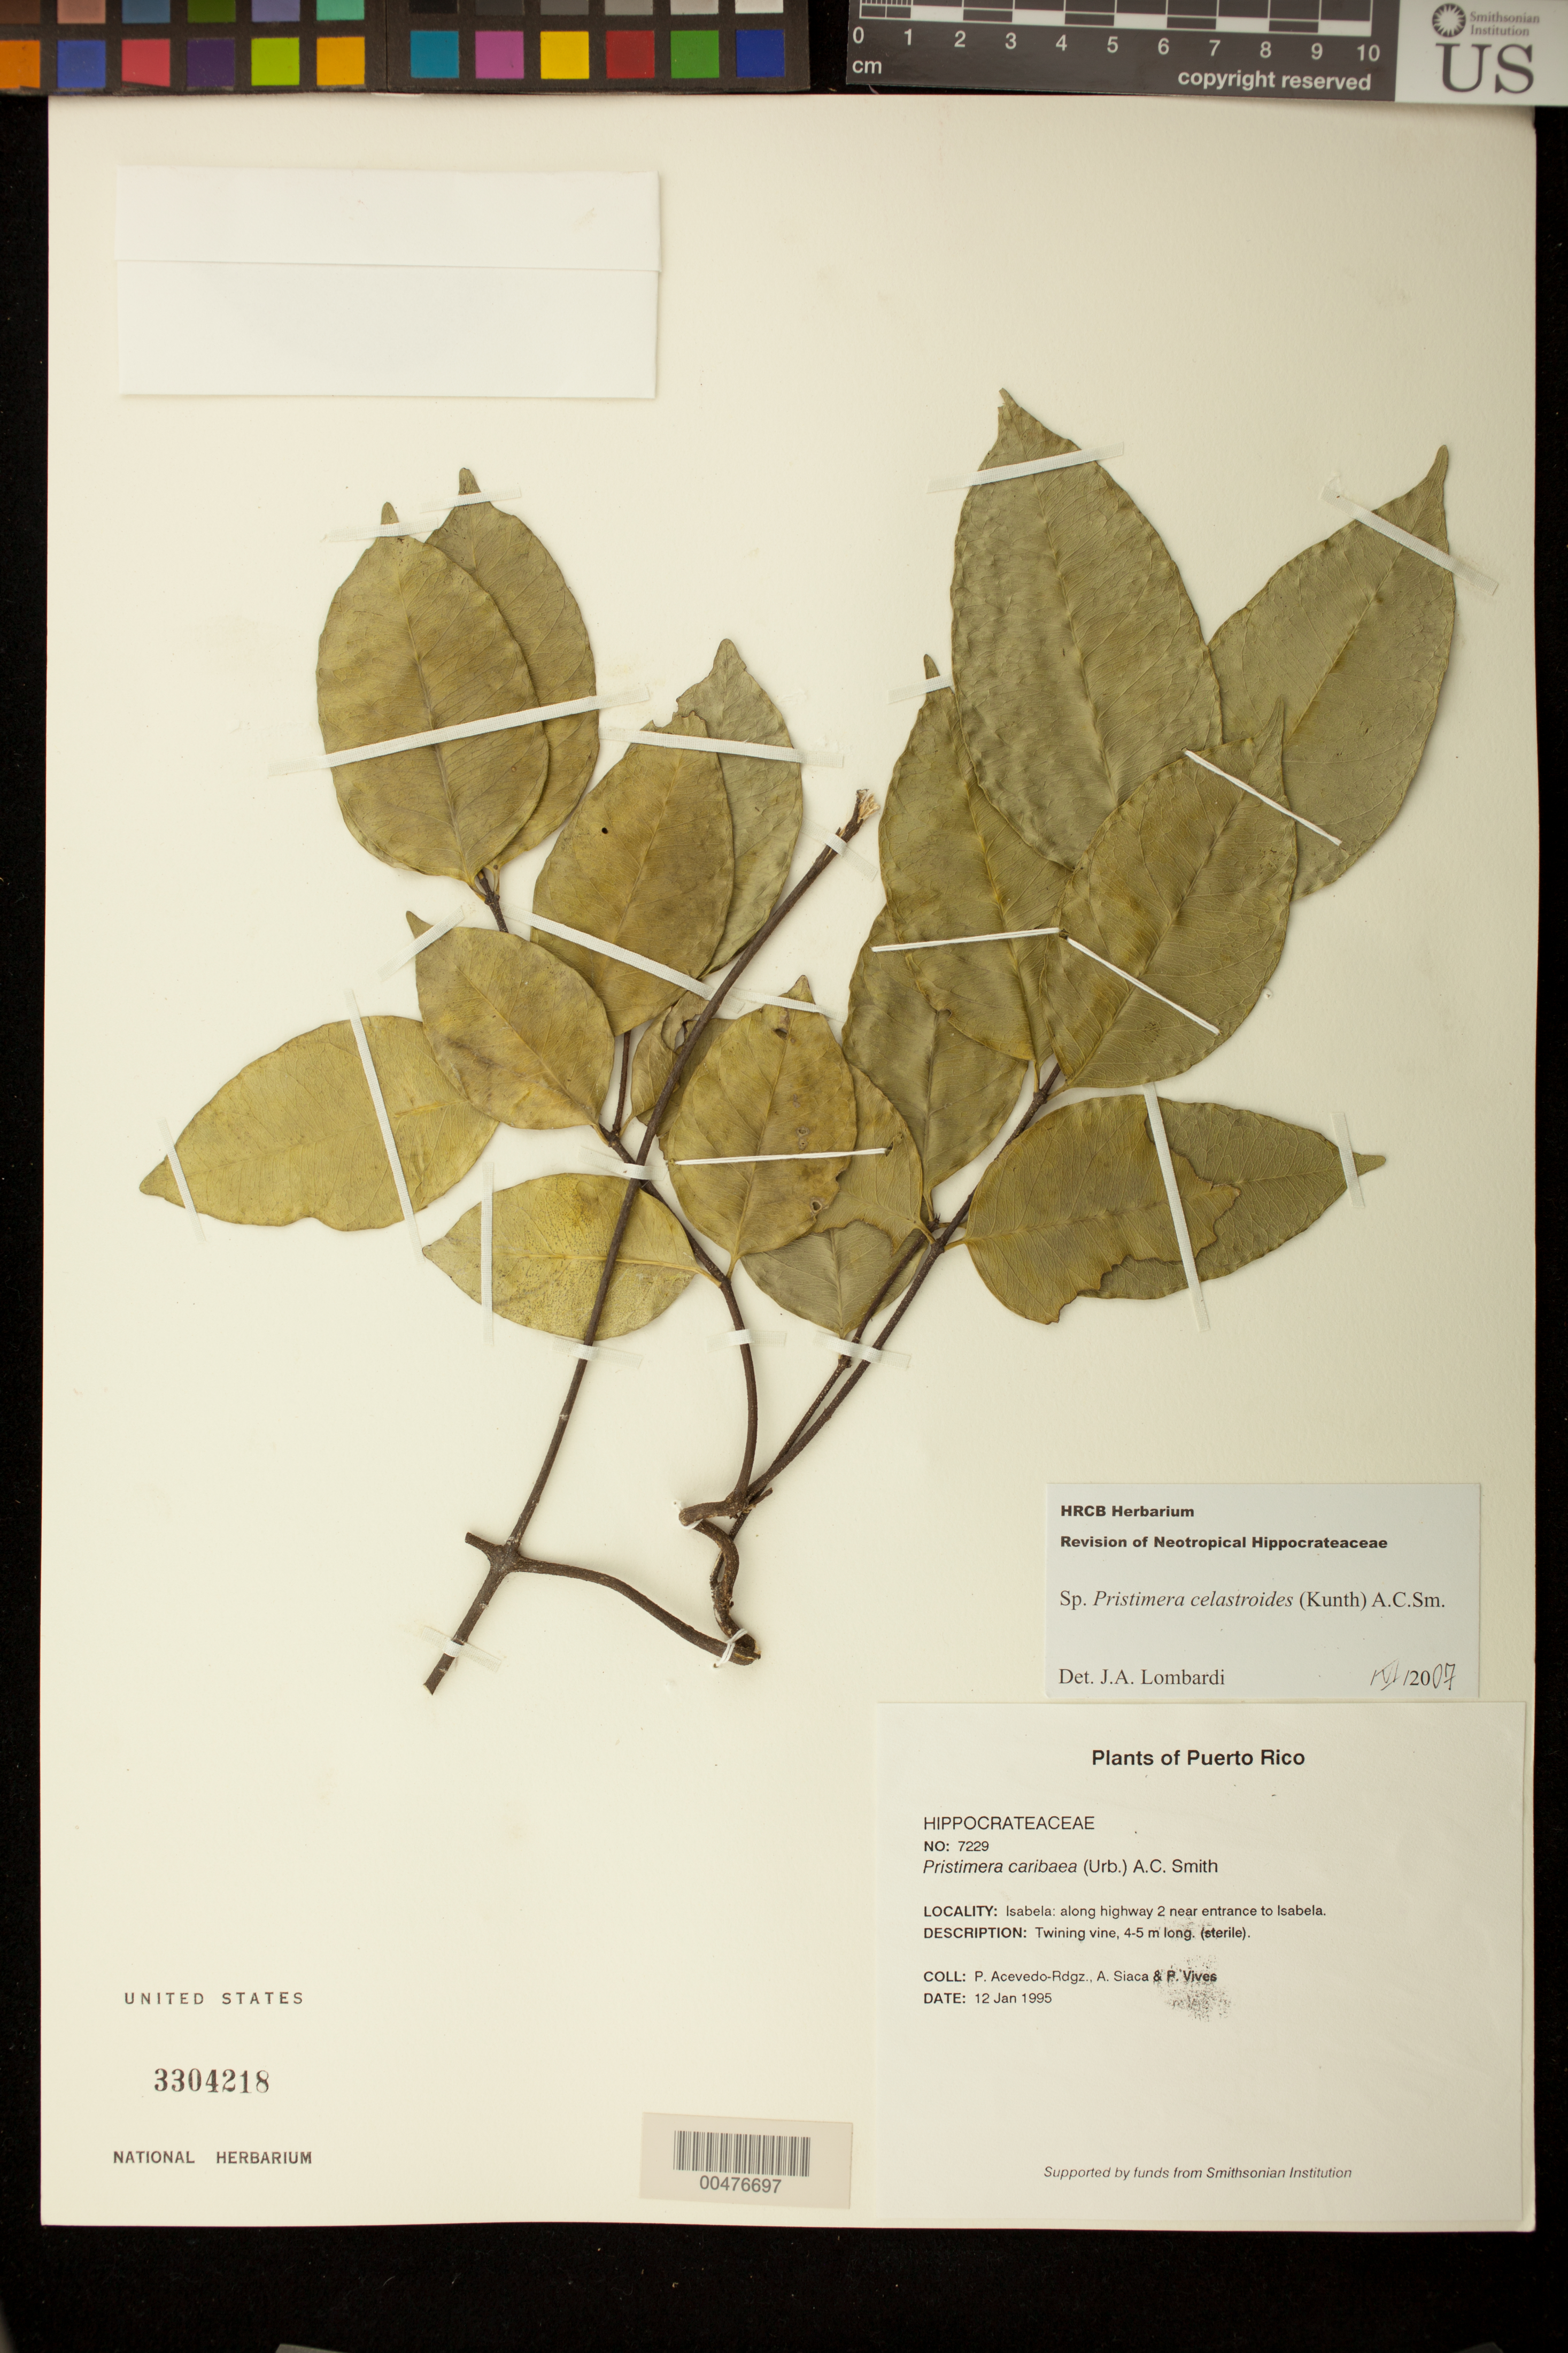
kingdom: Plantae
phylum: Tracheophyta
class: Magnoliopsida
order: Celastrales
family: Celastraceae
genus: Pristimera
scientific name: Pristimera celastroides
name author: (Kunth) A.C. Sm.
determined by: Lombardi, Julio A.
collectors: P. Acevedo-Rodr., A. Siaca & P. Vives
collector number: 7229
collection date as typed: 12 Jan 1995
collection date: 1995-01-12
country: Puerto Rico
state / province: Isabela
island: Puerto Rico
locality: Isabela: along highway 2 near entrance to Isabela.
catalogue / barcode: US 3304218